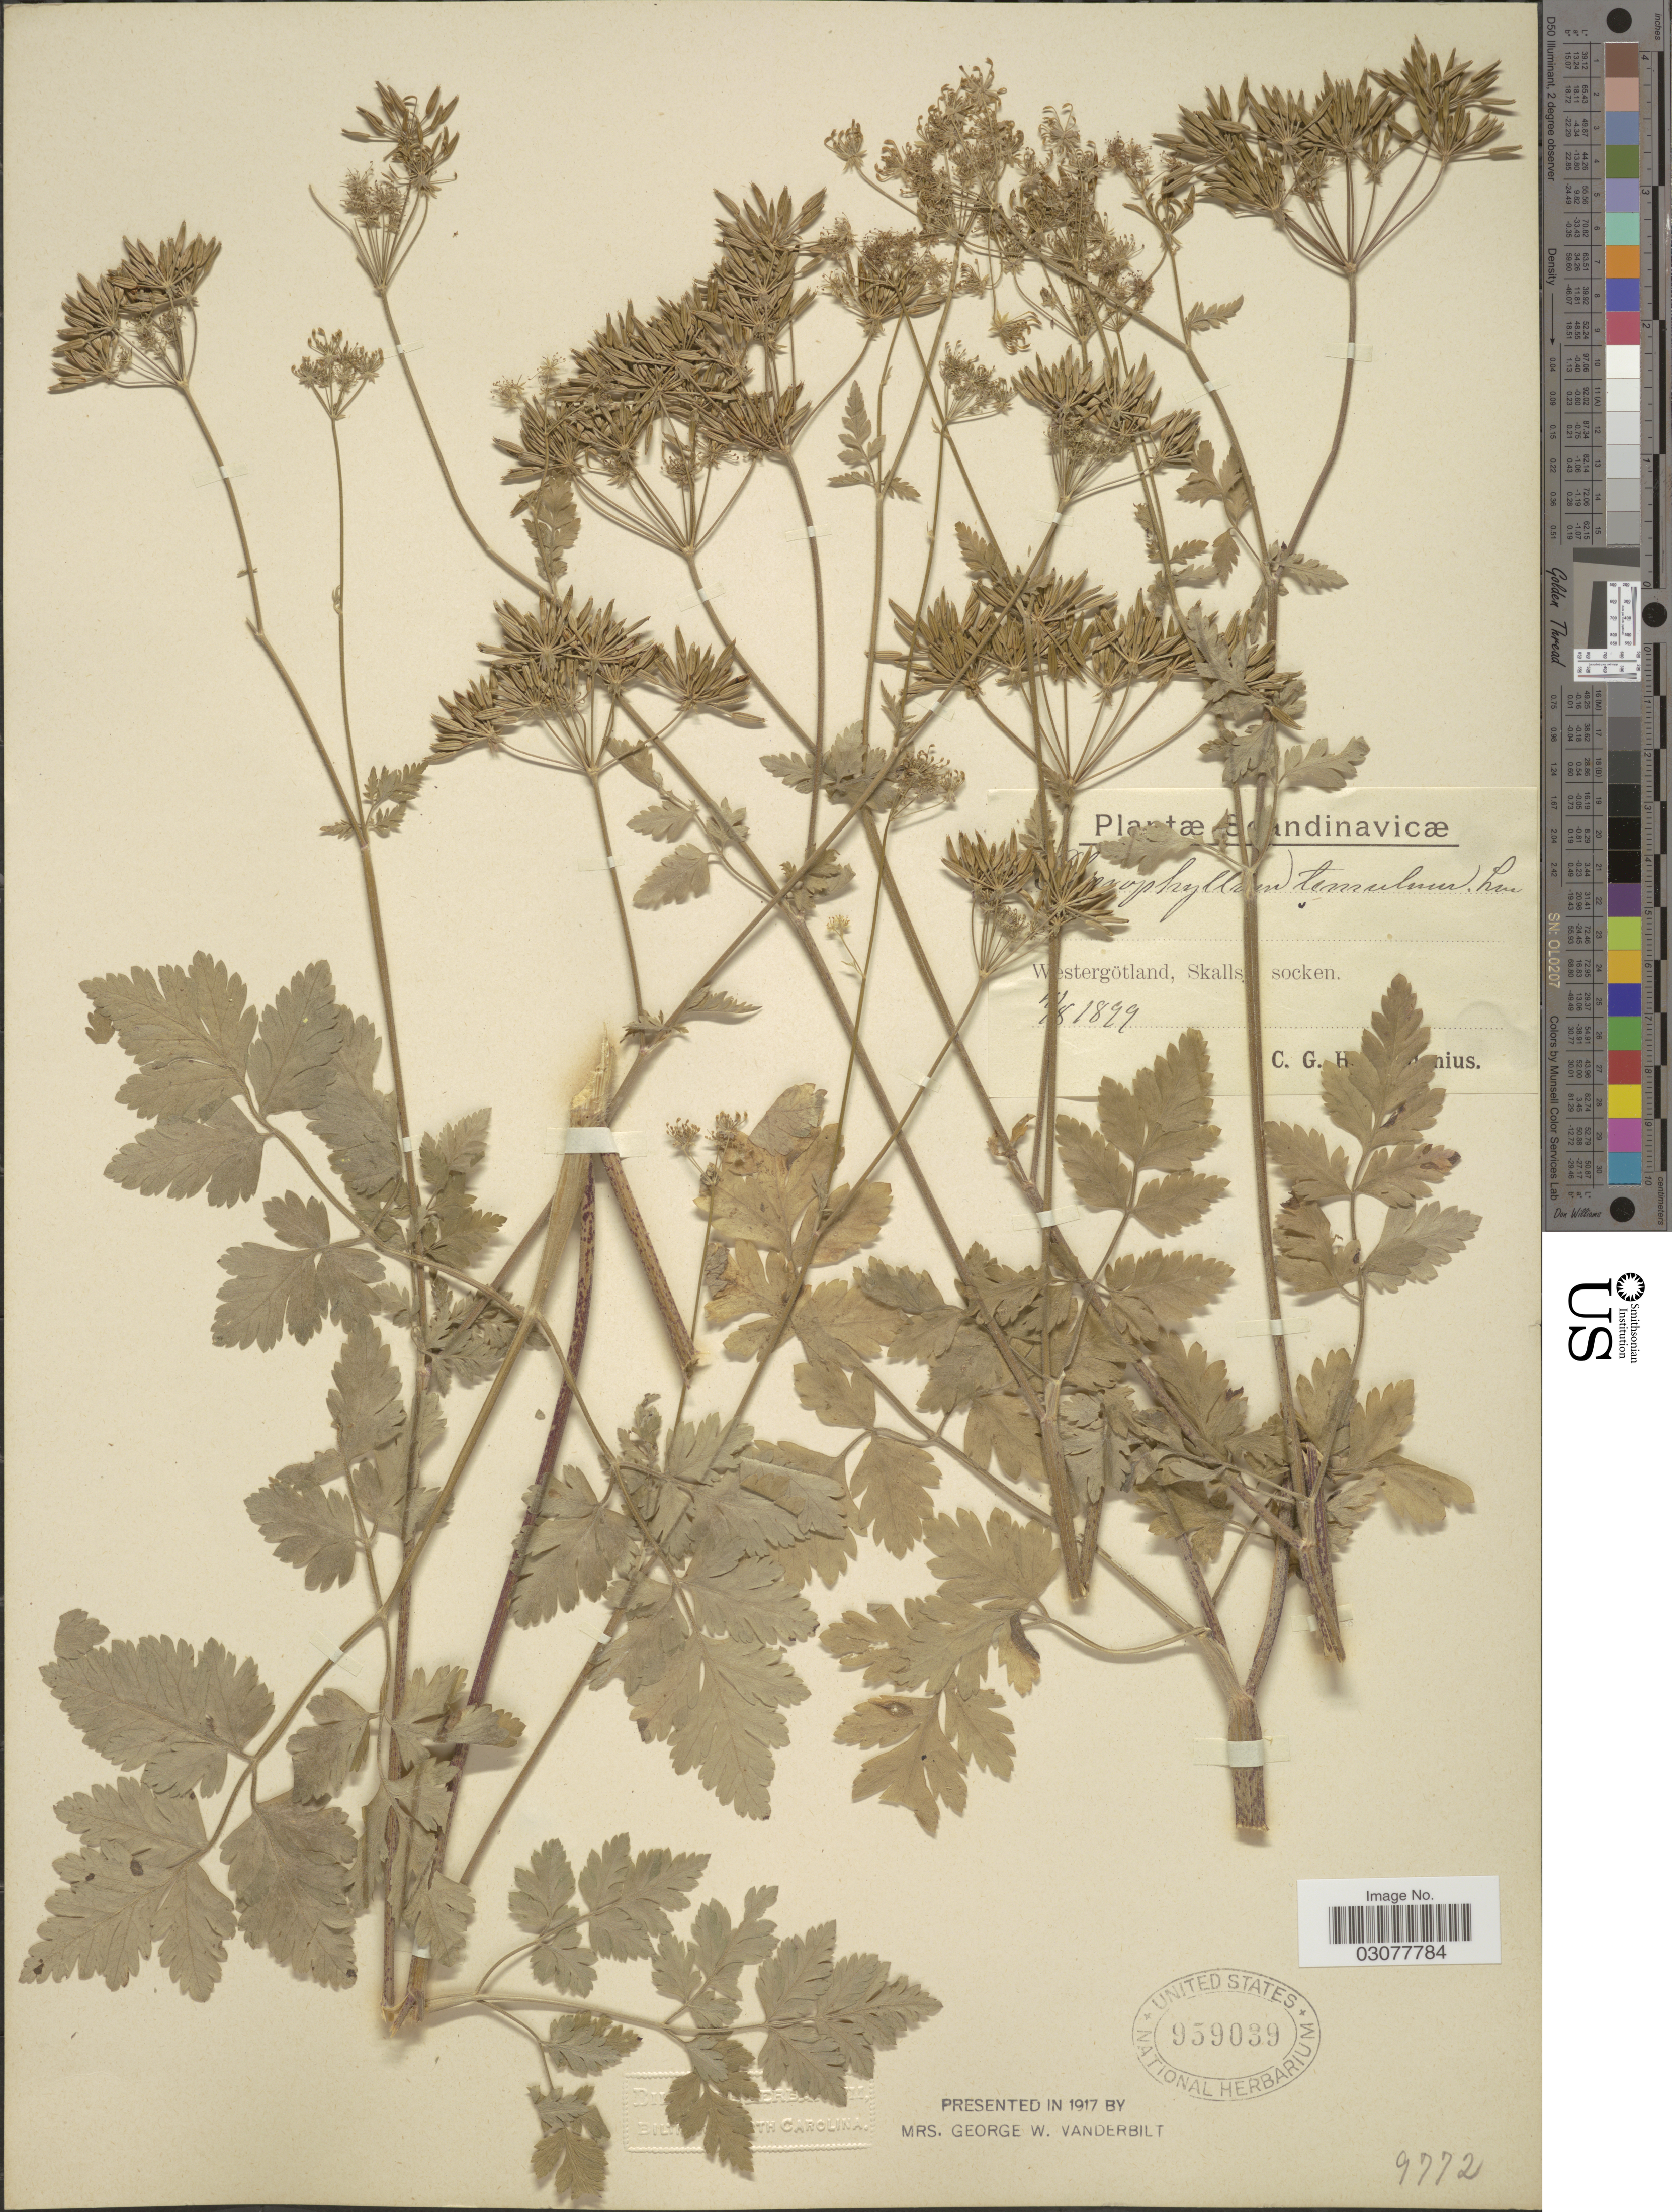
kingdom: Plantae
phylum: Tracheophyta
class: Magnoliopsida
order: Apiales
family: Apiaceae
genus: Chaerophyllum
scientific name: Chaerophyllum temulum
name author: L.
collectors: C. Thedenius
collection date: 1899-08-04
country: Sweden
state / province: Västra Götaland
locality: Westergötland, Skalls, socken.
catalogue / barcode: US 959039